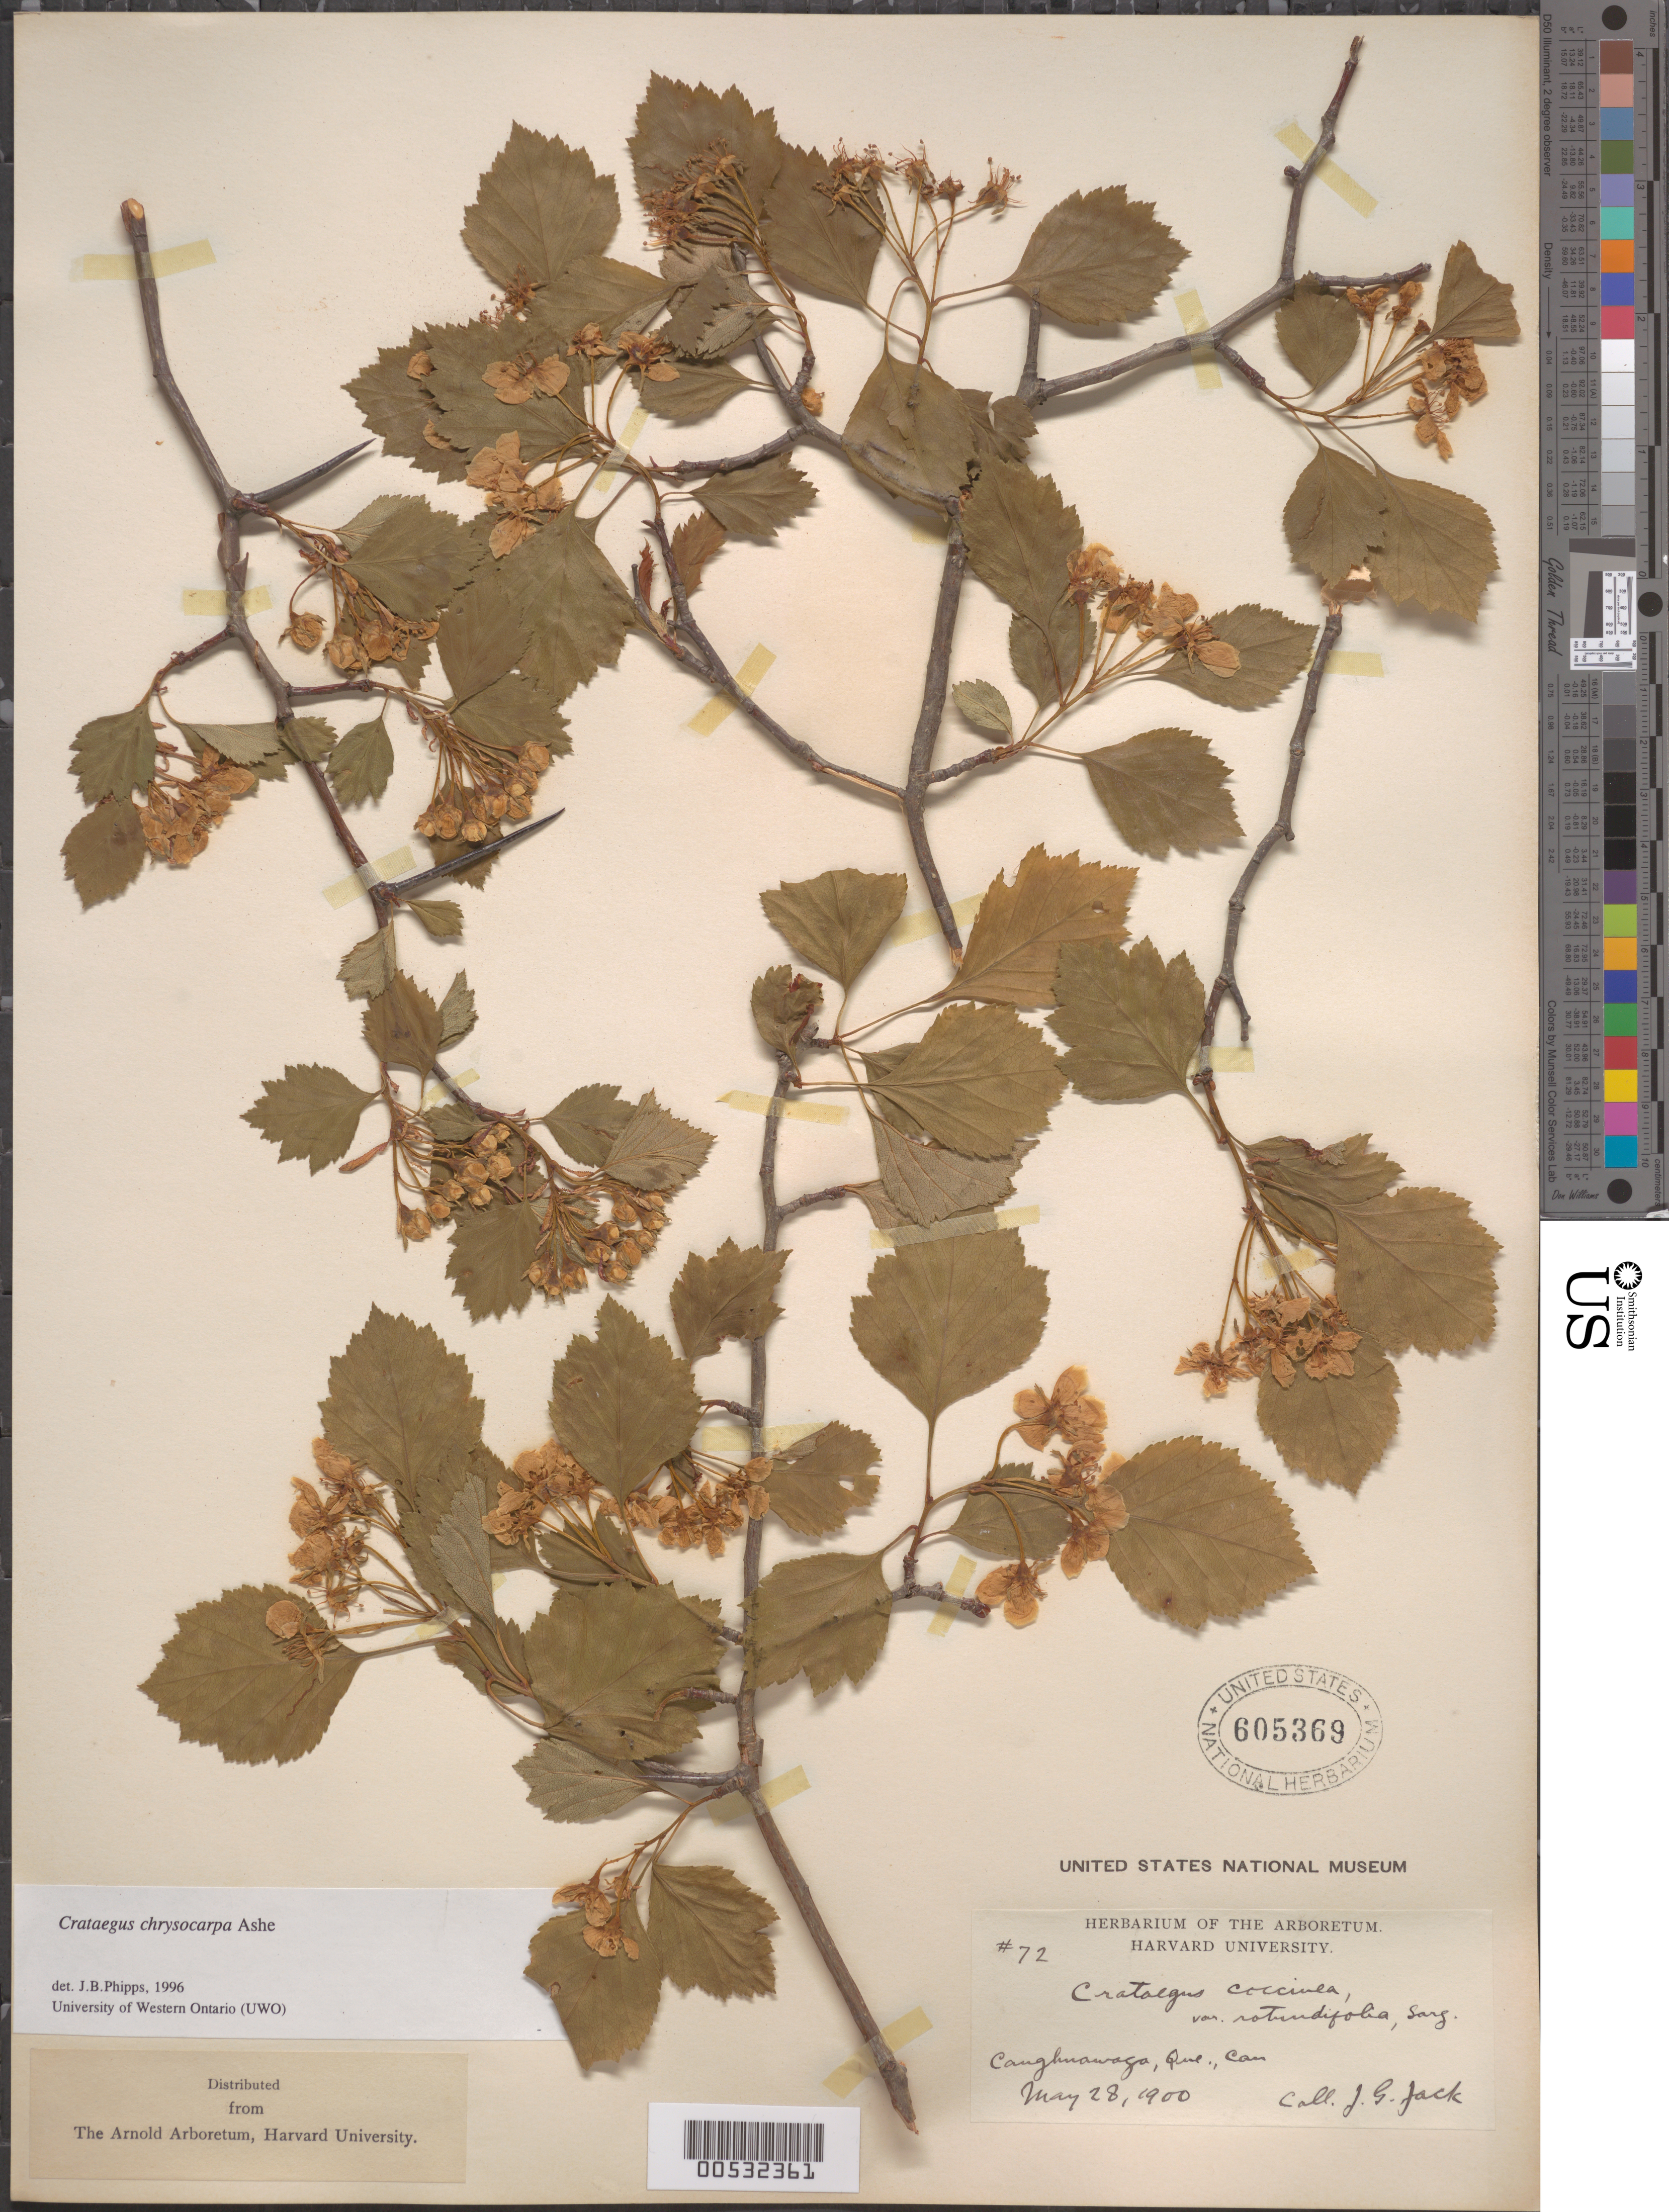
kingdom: Plantae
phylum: Tracheophyta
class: Magnoliopsida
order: Rosales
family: Rosaceae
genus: Crataegus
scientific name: Crataegus chrysocarpa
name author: Ashe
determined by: Phipps, James B., (UWO), University of Western Ontario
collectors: J. G. Jack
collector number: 72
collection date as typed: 28 May 1900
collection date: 1900-05-28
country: Canada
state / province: Quebec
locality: Caughnawaga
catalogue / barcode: US 605369